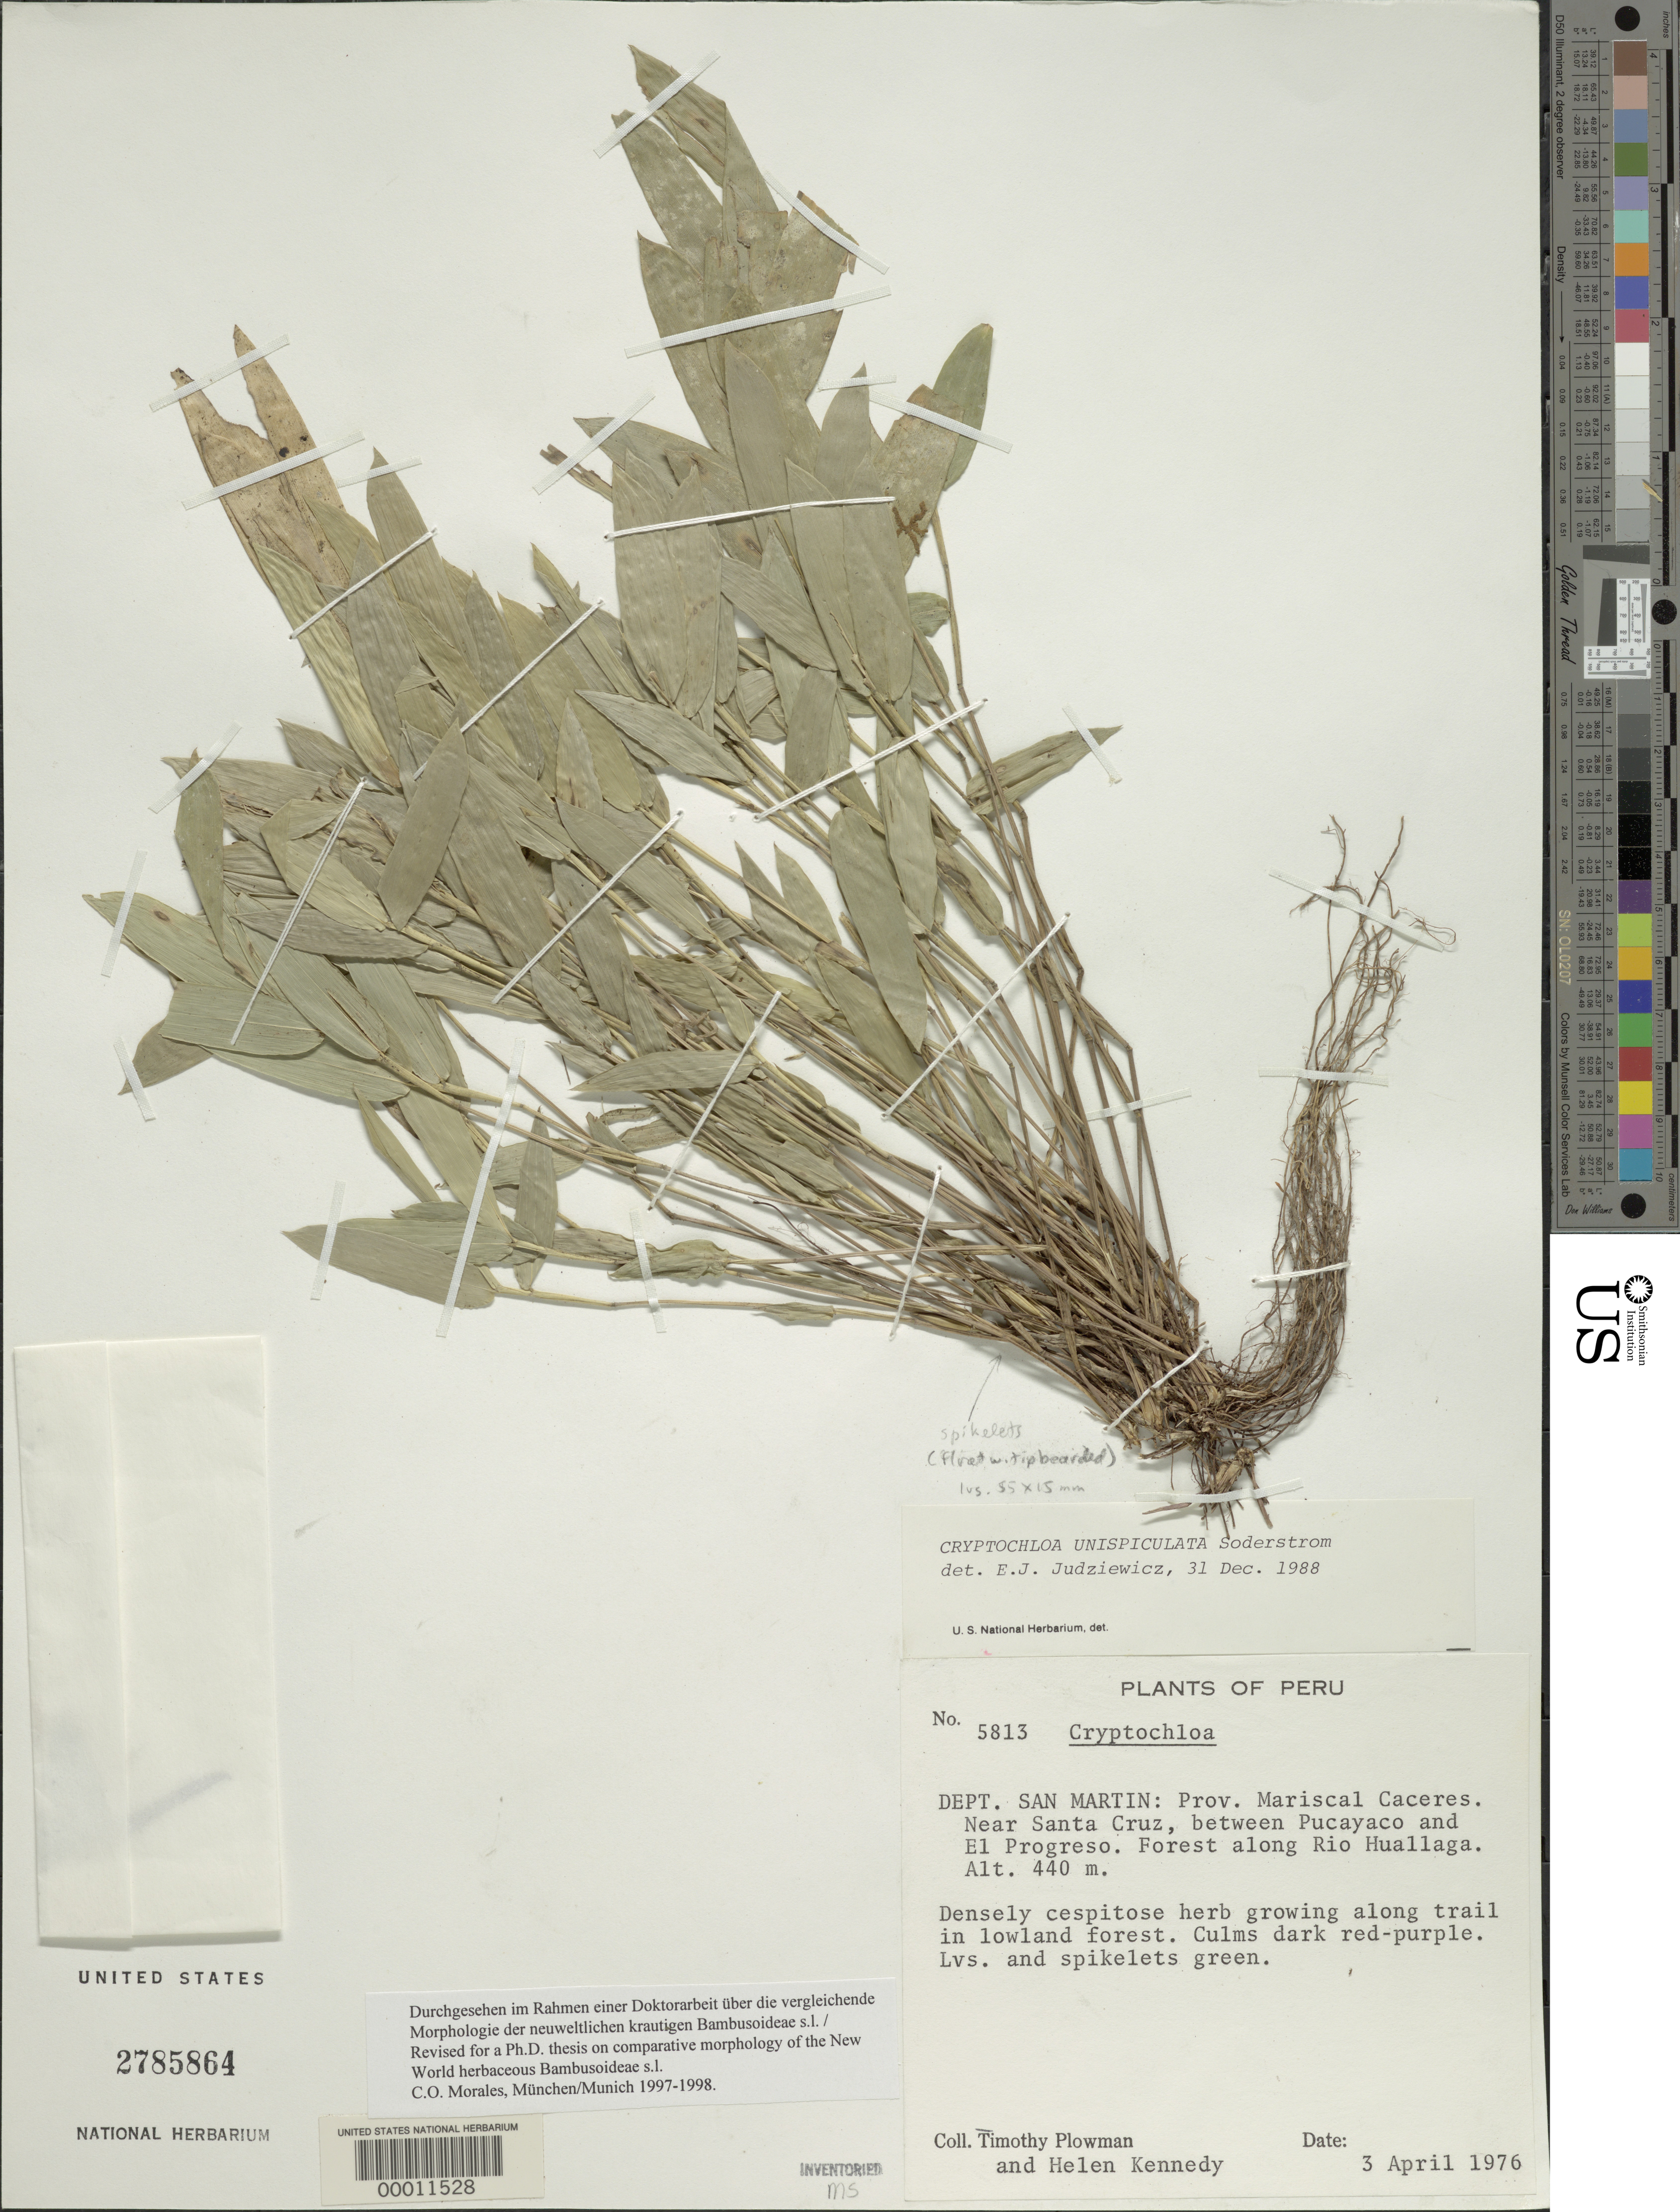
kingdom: Plantae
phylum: Tracheophyta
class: Liliopsida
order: Poales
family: Poaceae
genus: Cryptochloa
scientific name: Cryptochloa unispiculata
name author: Soderstr.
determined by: Judziewicz, E. J.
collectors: T. Plowman & H. Kennedy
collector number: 5813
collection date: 1976-04-03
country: Peru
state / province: San Martín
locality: Dept. San Martin: Prov. Mariscal Caceres, Santa Cruz, between Pucayaco and El Progreso Forest along Rio Huallaga.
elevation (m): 440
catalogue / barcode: US 2785864